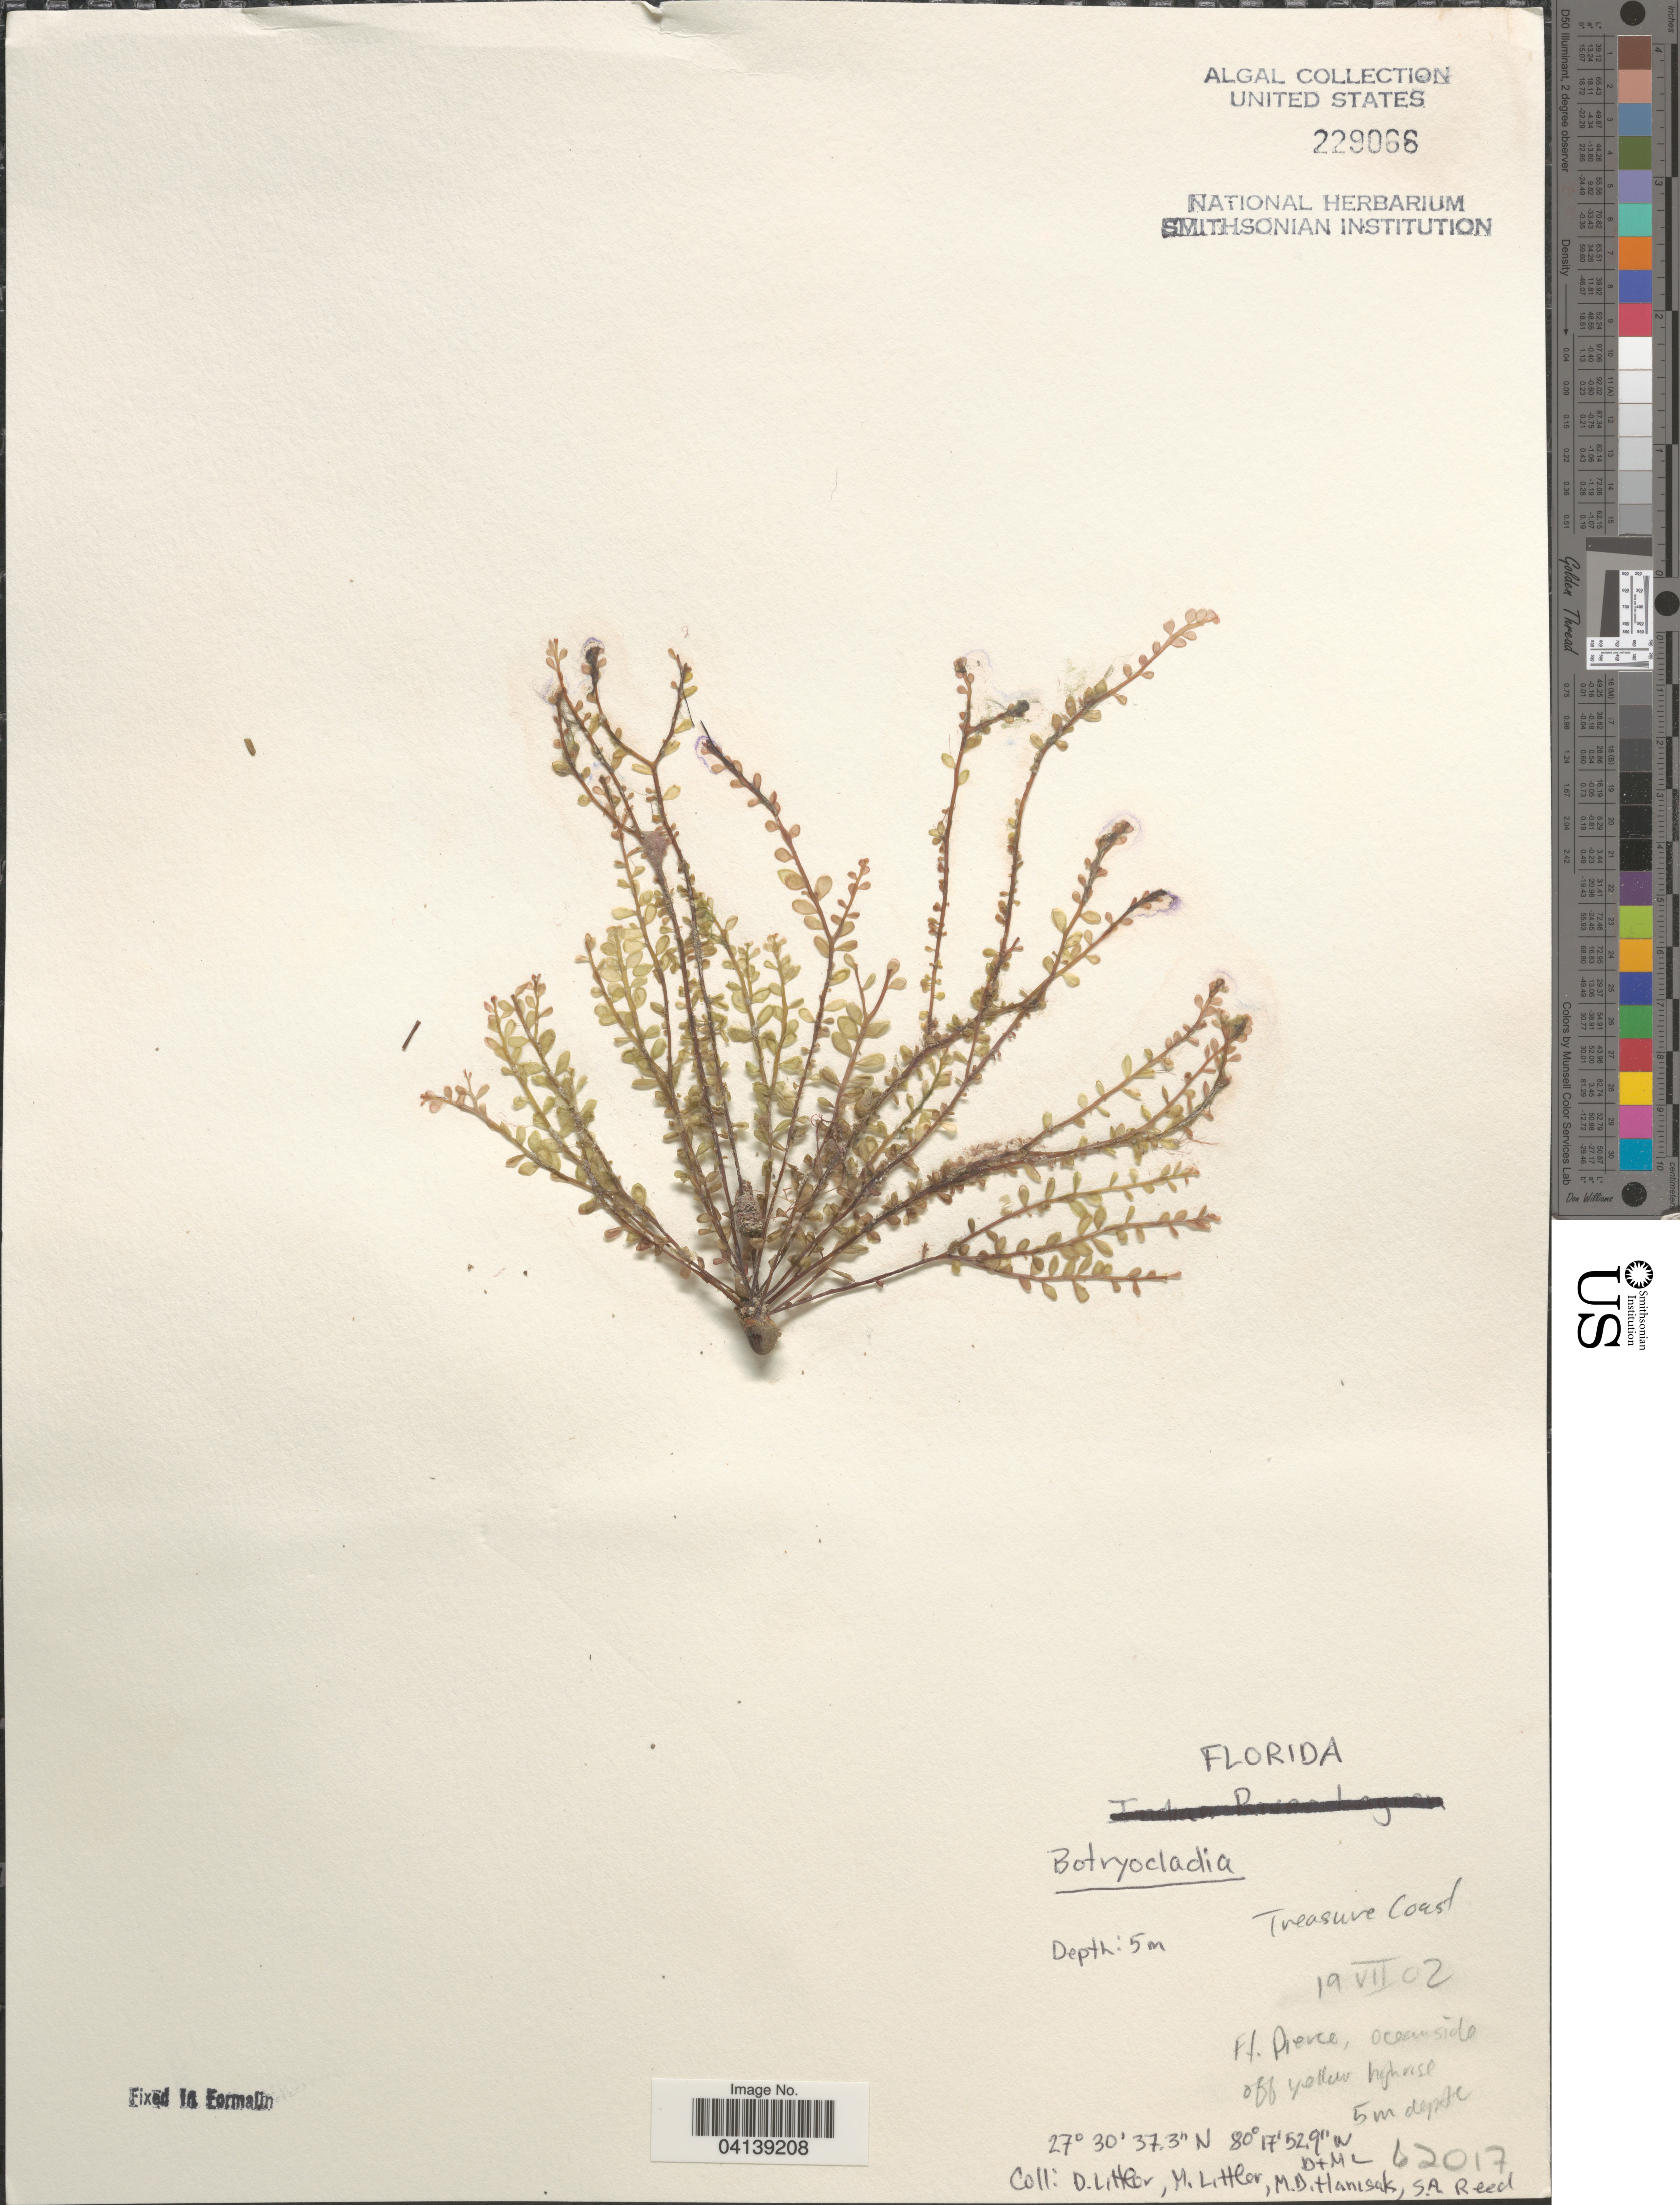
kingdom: Plantae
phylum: Rhodophyta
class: Florideophyceae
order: Rhodymeniales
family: Rhodymeniaceae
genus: Botryocladia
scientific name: Botryocladia sp.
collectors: D. S. Littler, M. Littler, M. Hanisak & S. Reed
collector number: D+ML62017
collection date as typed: Transcribed d/m/y: 19/7/2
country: United States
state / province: Florida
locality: Treasure Coast. Ft. Pierce, oceanside off yellow highrise.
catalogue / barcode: US 229066